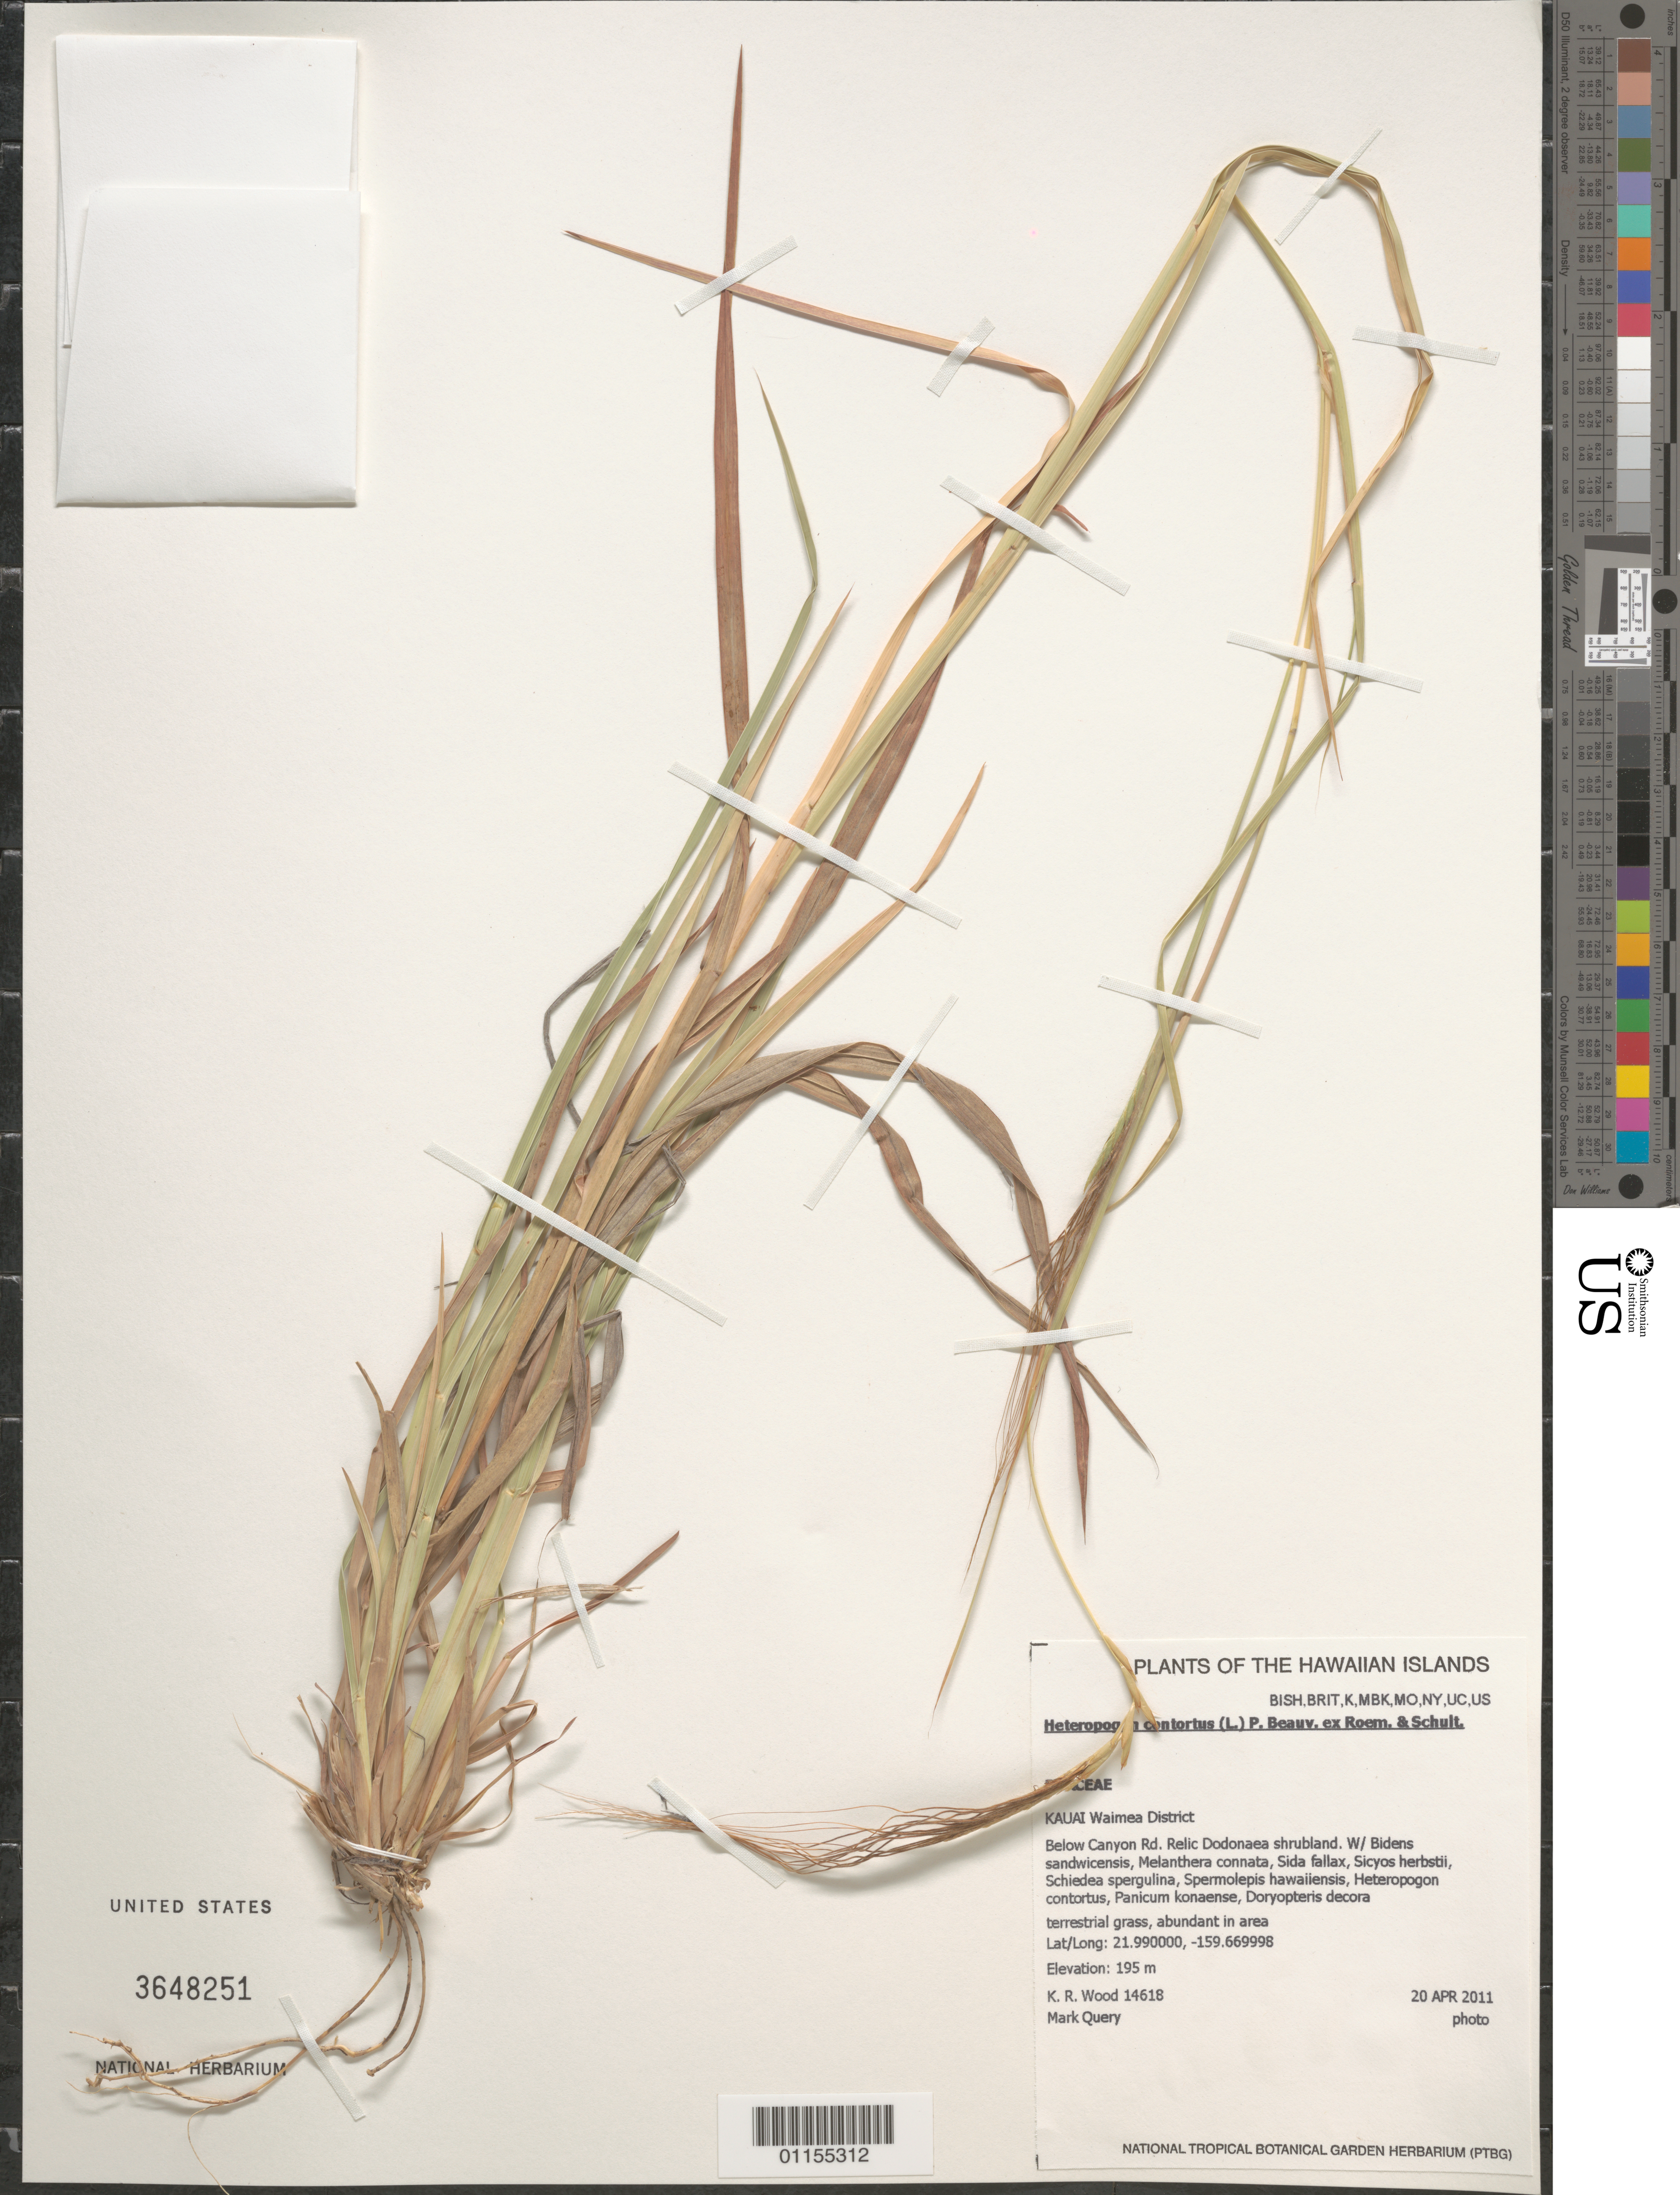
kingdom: Plantae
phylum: Tracheophyta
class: Liliopsida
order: Poales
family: Poaceae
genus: Heteropogon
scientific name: Heteropogon contortus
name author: (L.) P. Beauv. ex Roem. & Schult.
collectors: K. R. Wood & M. Query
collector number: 14618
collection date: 2011-04-20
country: United States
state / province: Hawaii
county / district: Kauai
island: Kaua'i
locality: Waimea District, below Canyon Road.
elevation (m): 195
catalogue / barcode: US 3648251